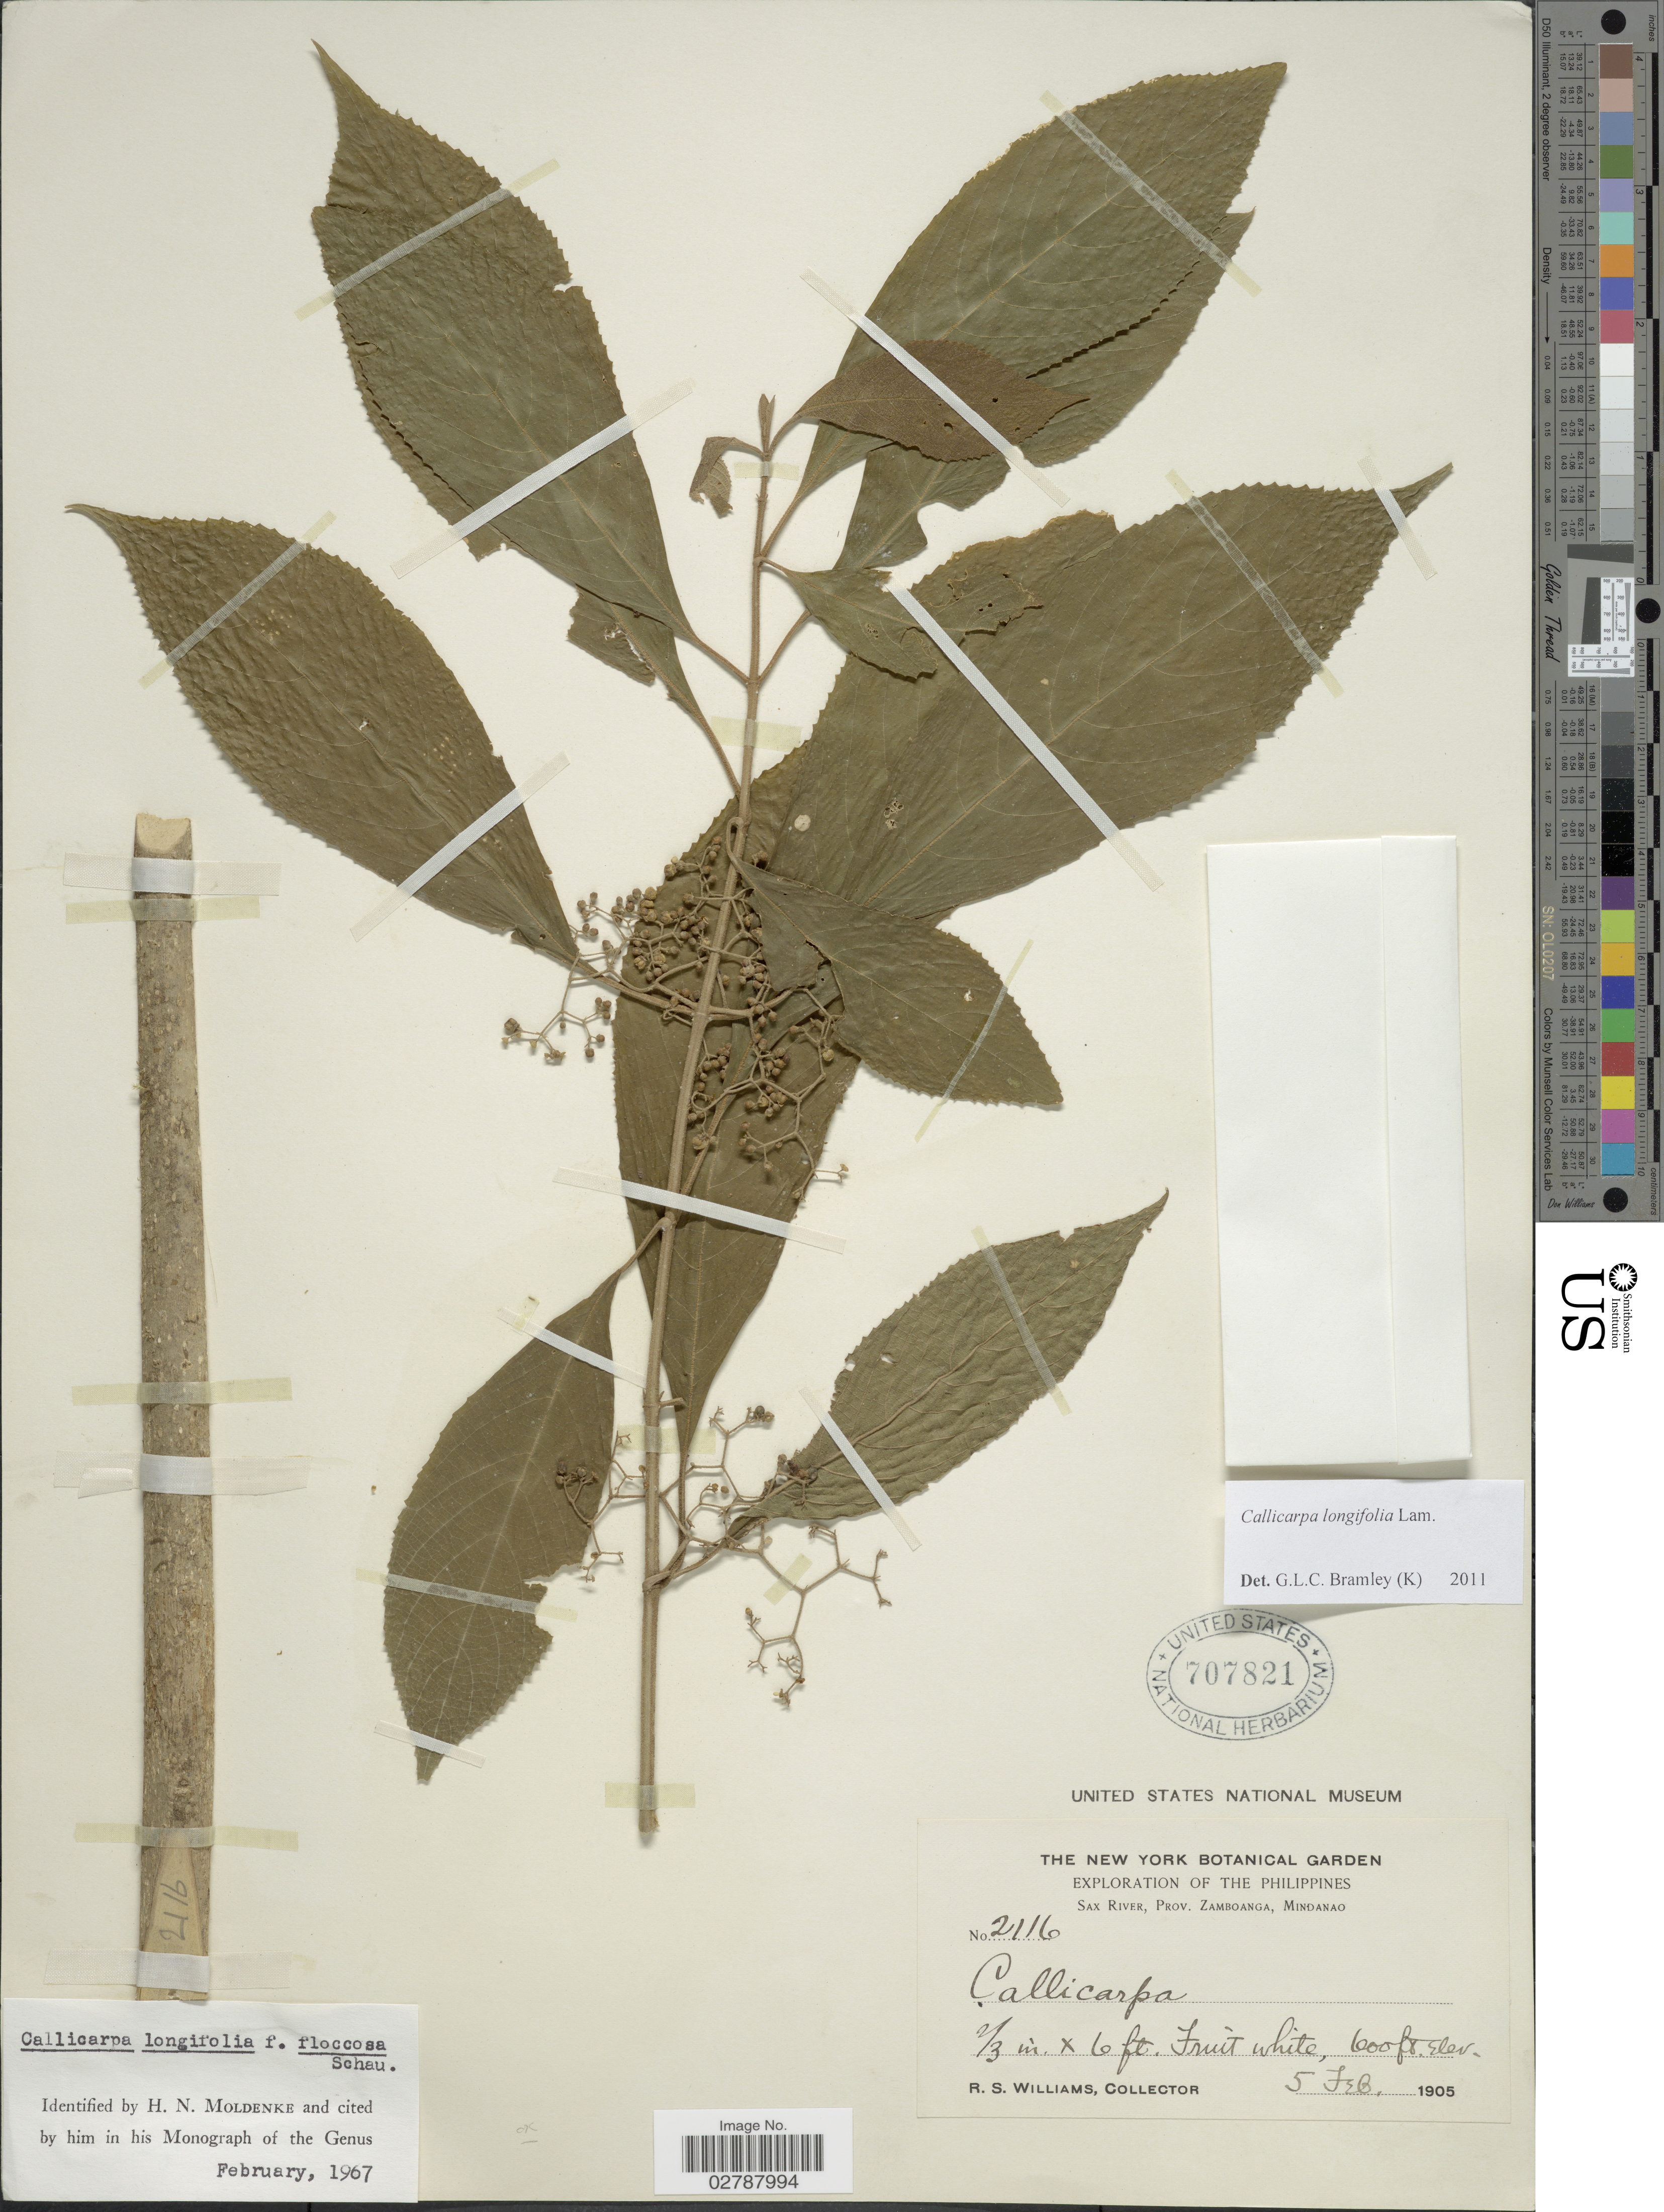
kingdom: Plantae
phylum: Tracheophyta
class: Magnoliopsida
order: Lamiales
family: Lamiaceae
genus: Callicarpa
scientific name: Callicarpa longifolia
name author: Lam.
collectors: R. S. Williams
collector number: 2116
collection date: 1905-02-05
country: Philippines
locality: Sax River, Prov. Zamboanga, Mindanao.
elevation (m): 183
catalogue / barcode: US 707821